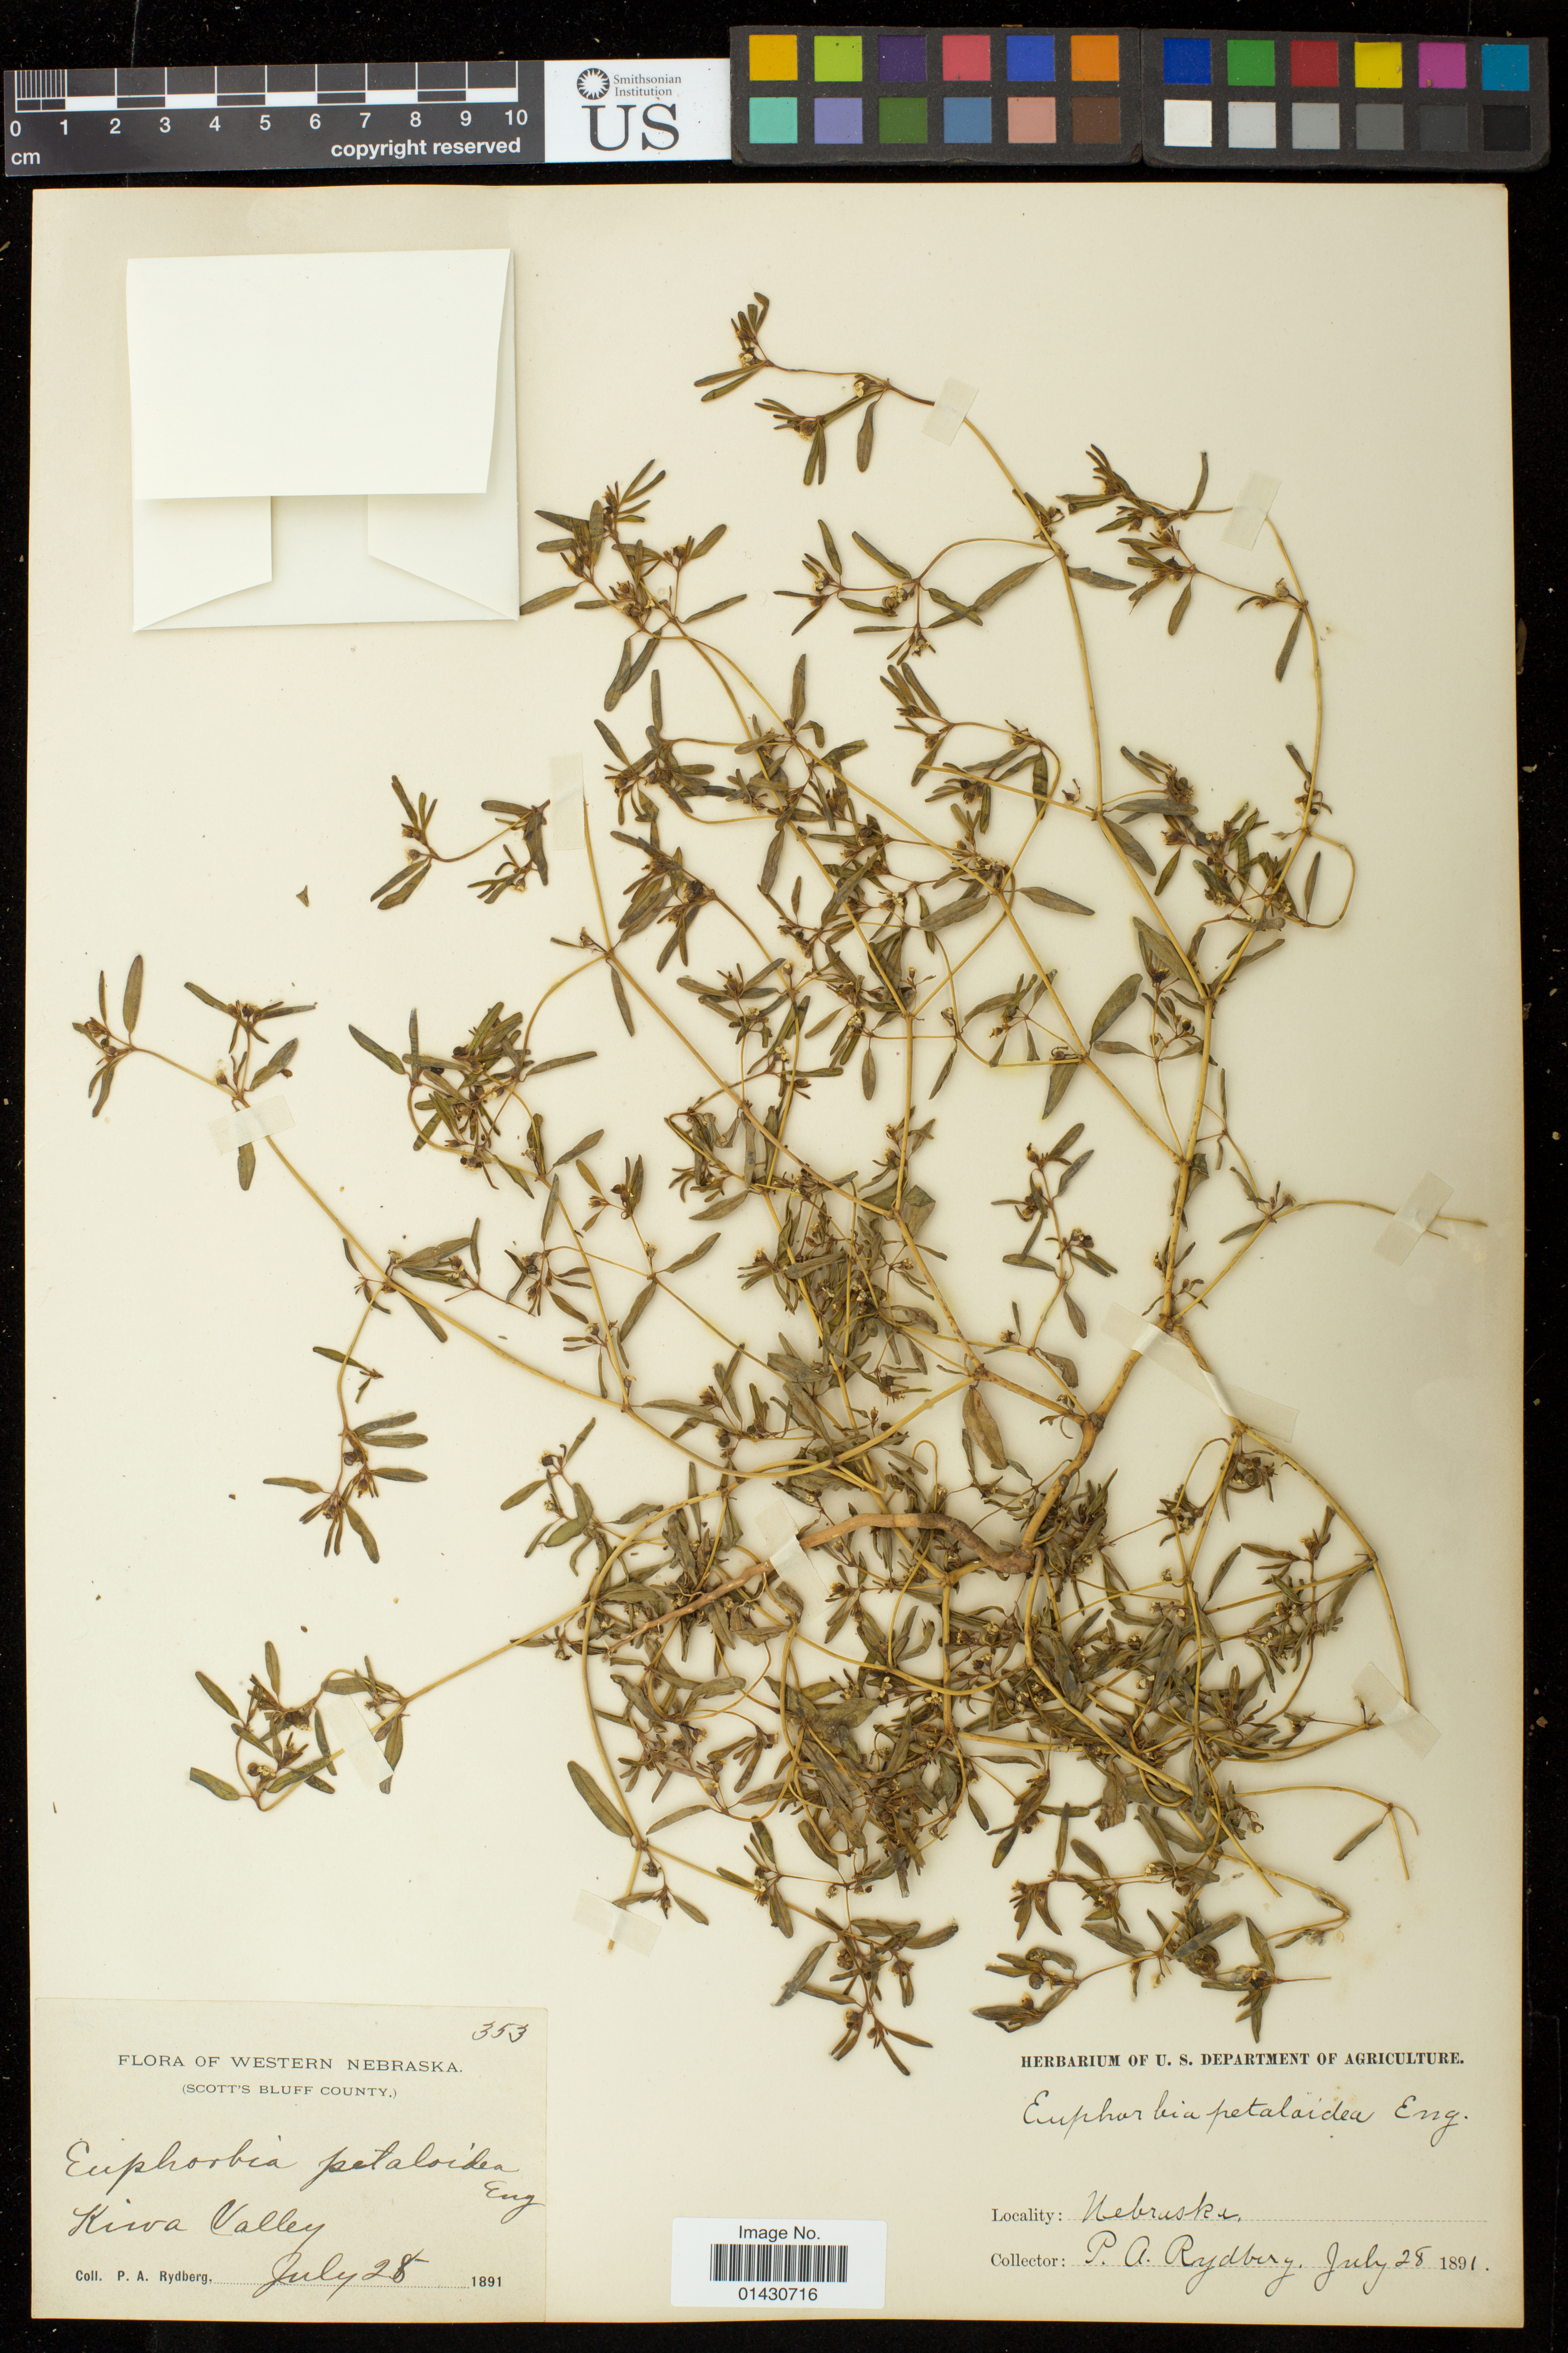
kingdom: Plantae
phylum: Tracheophyta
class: Magnoliopsida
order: Malpighiales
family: Euphorbiaceae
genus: Euphorbia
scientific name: Euphorbia missurica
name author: Raf.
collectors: P. A. Rydberg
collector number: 353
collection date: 1891-07-28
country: United States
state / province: Nebraska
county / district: Scotts Bluff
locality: Kiwa Valley